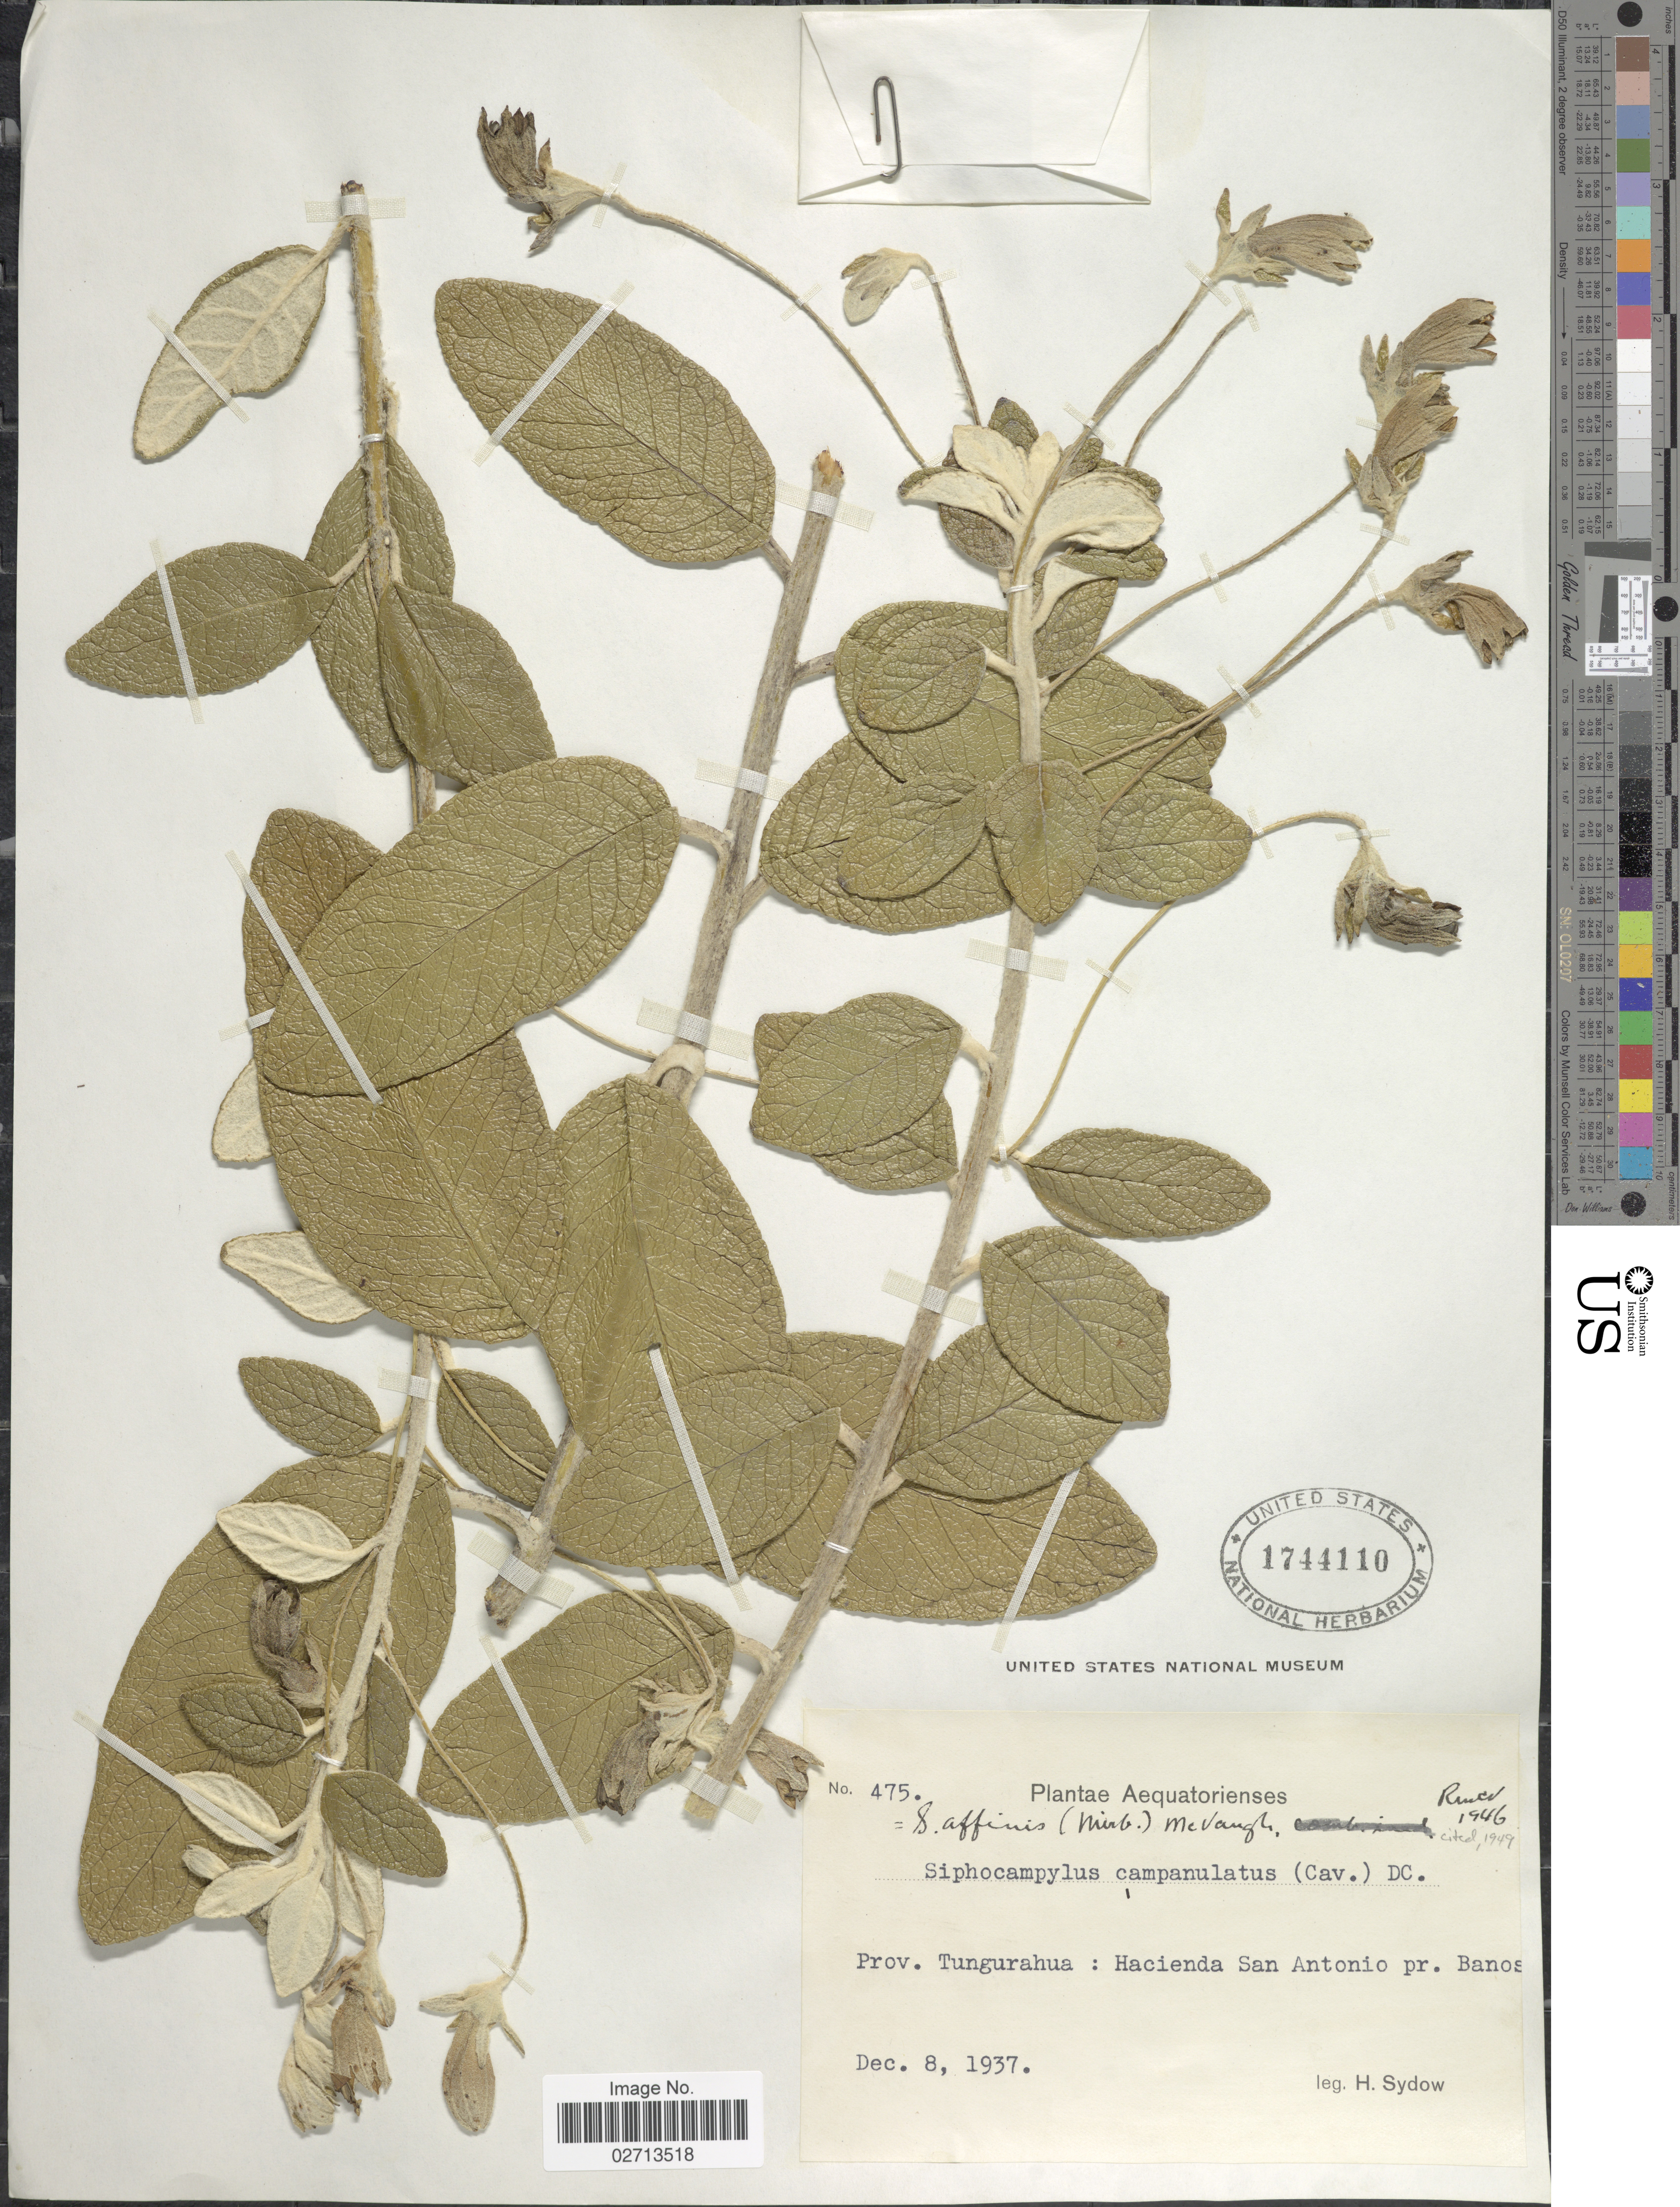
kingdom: Plantae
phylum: Tracheophyta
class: Magnoliopsida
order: Asterales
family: Campanulaceae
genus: Siphocampylus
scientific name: Siphocampylus affinis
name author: (Mirb.) McVaugh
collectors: H. Sydow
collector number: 475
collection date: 1937-12-08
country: Ecuador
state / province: Tungurahua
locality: Aequatoriensis. Hacienda San Antonio pr. Banos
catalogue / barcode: US 1744110